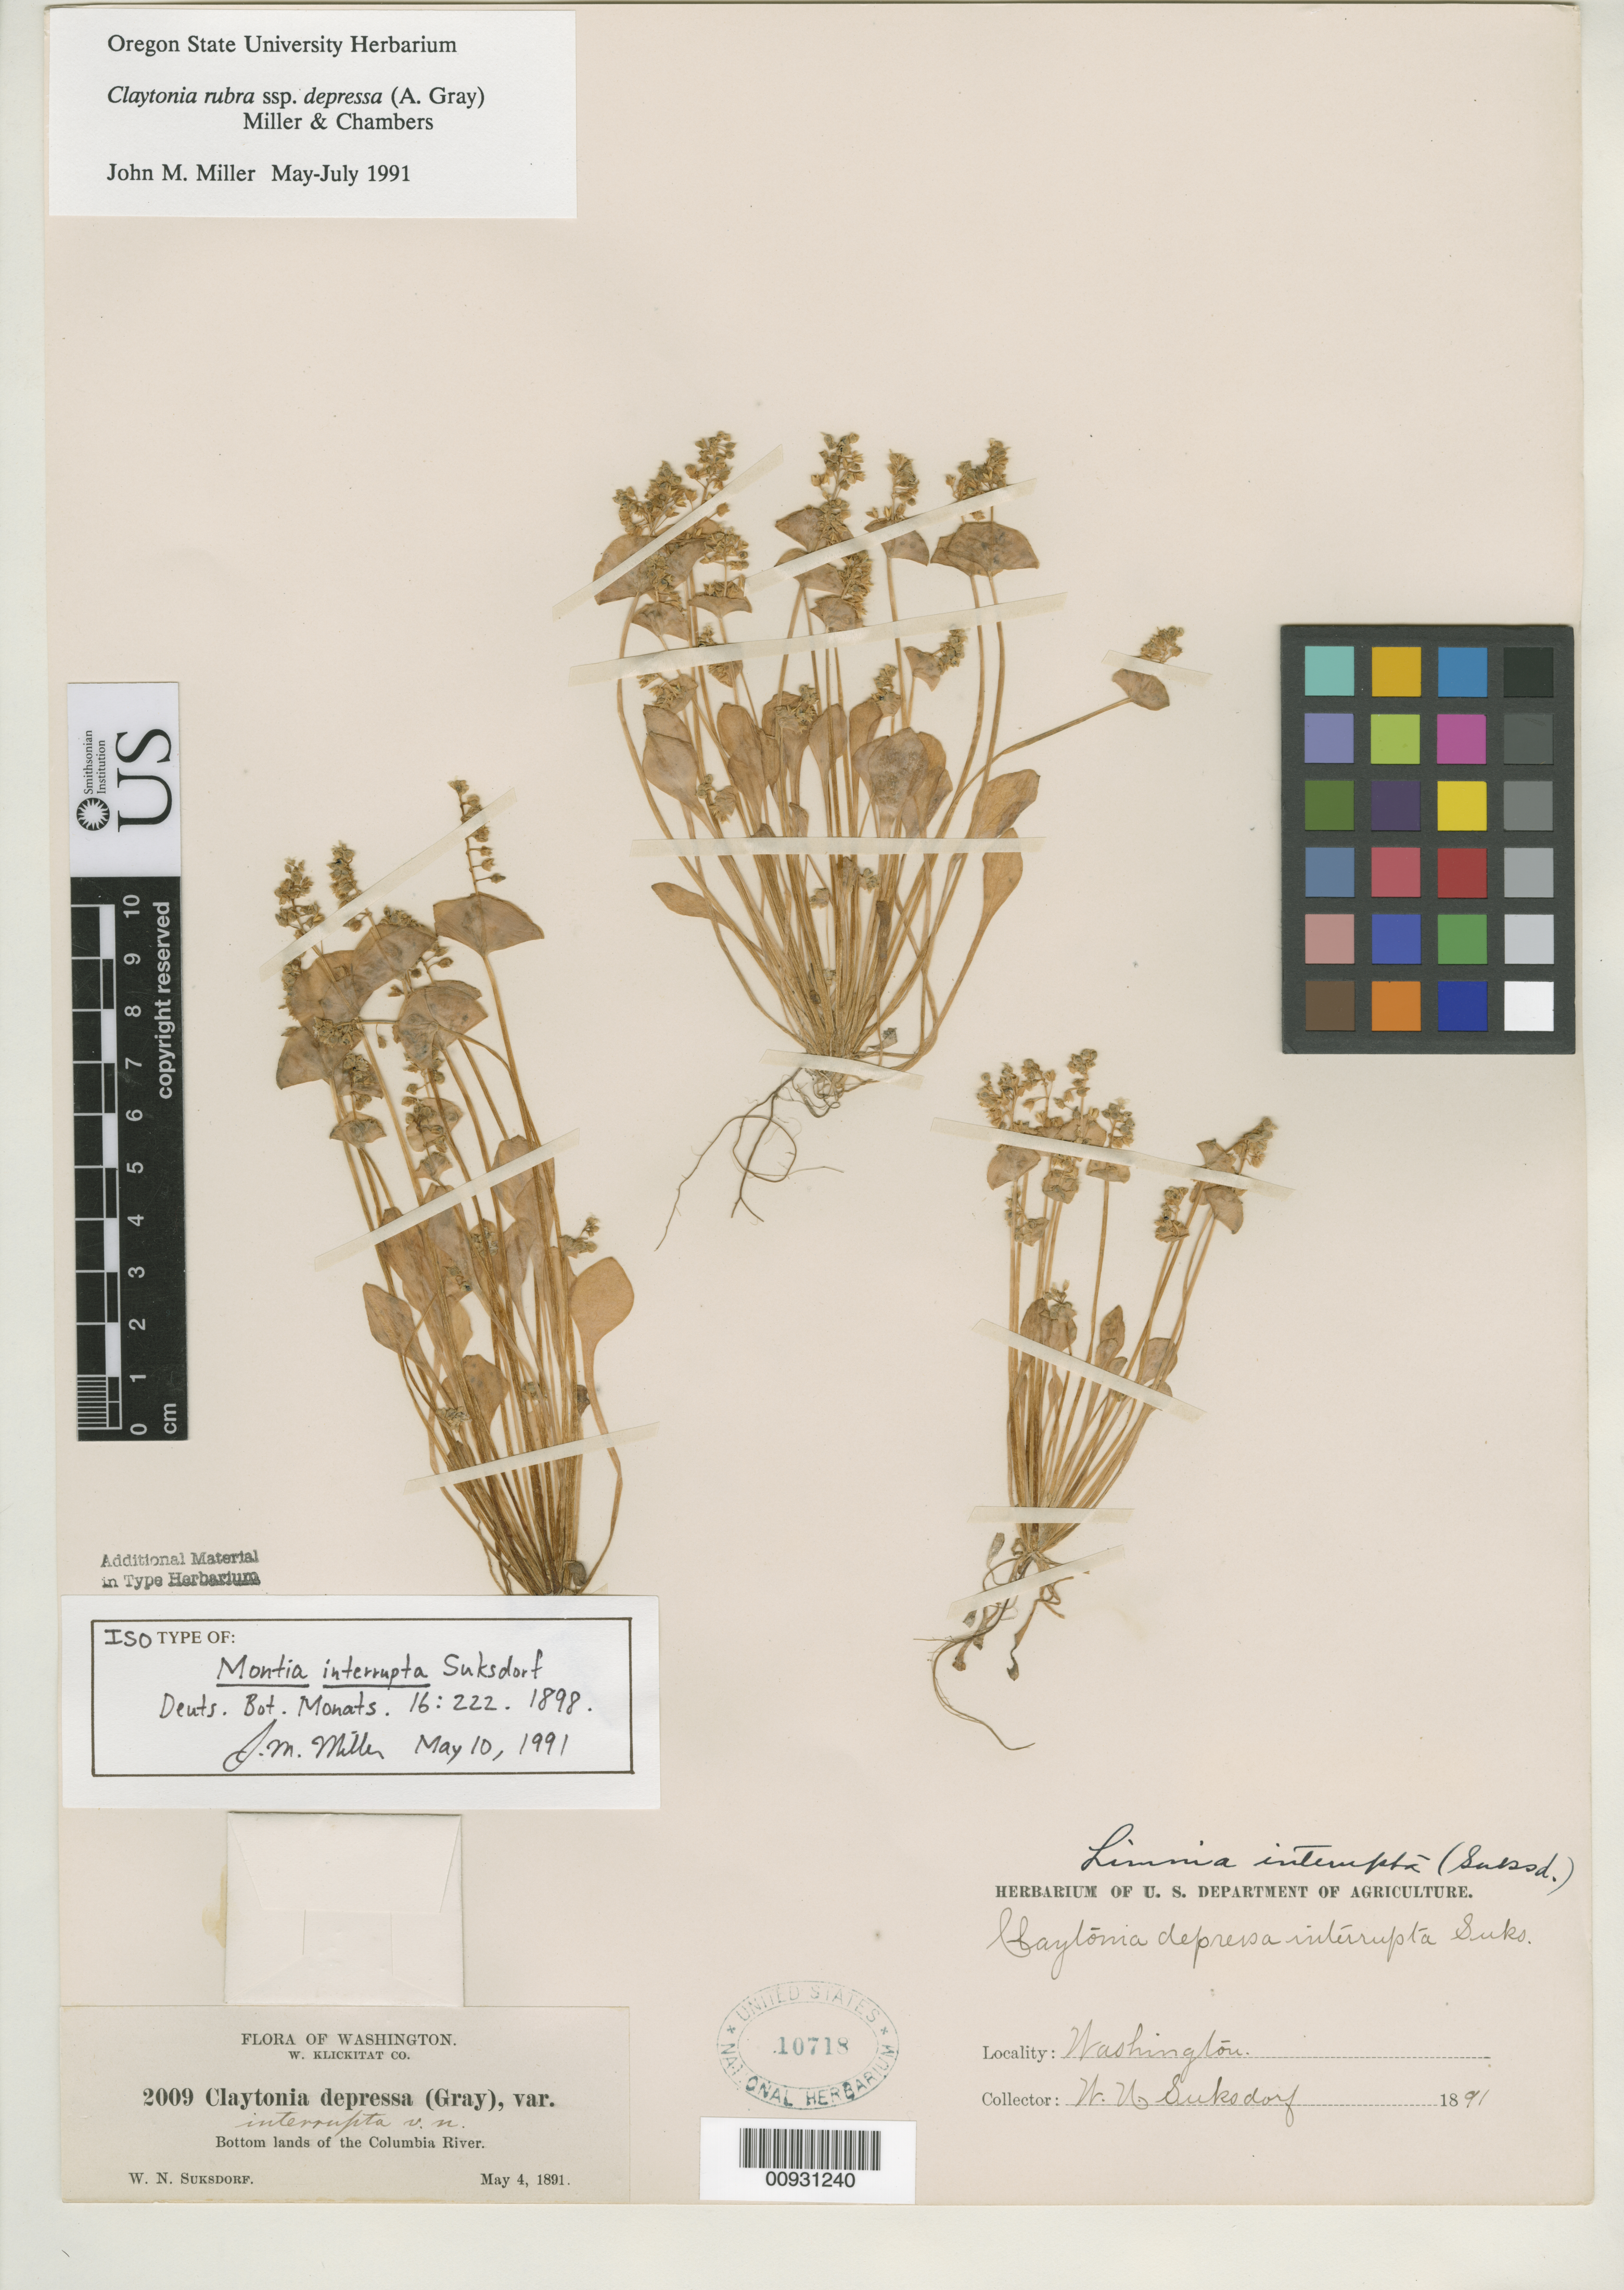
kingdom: Plantae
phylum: Tracheophyta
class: Magnoliopsida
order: Caryophyllales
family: Montiaceae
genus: Montia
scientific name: Montia interrupta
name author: Suksd.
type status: Isotype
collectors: W. N. Suksdorf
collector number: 2009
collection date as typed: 04 May 1891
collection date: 1891-05-04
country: United States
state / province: Washington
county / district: Klickitat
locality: Bottom lands of the Columbia River.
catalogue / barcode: US 10718